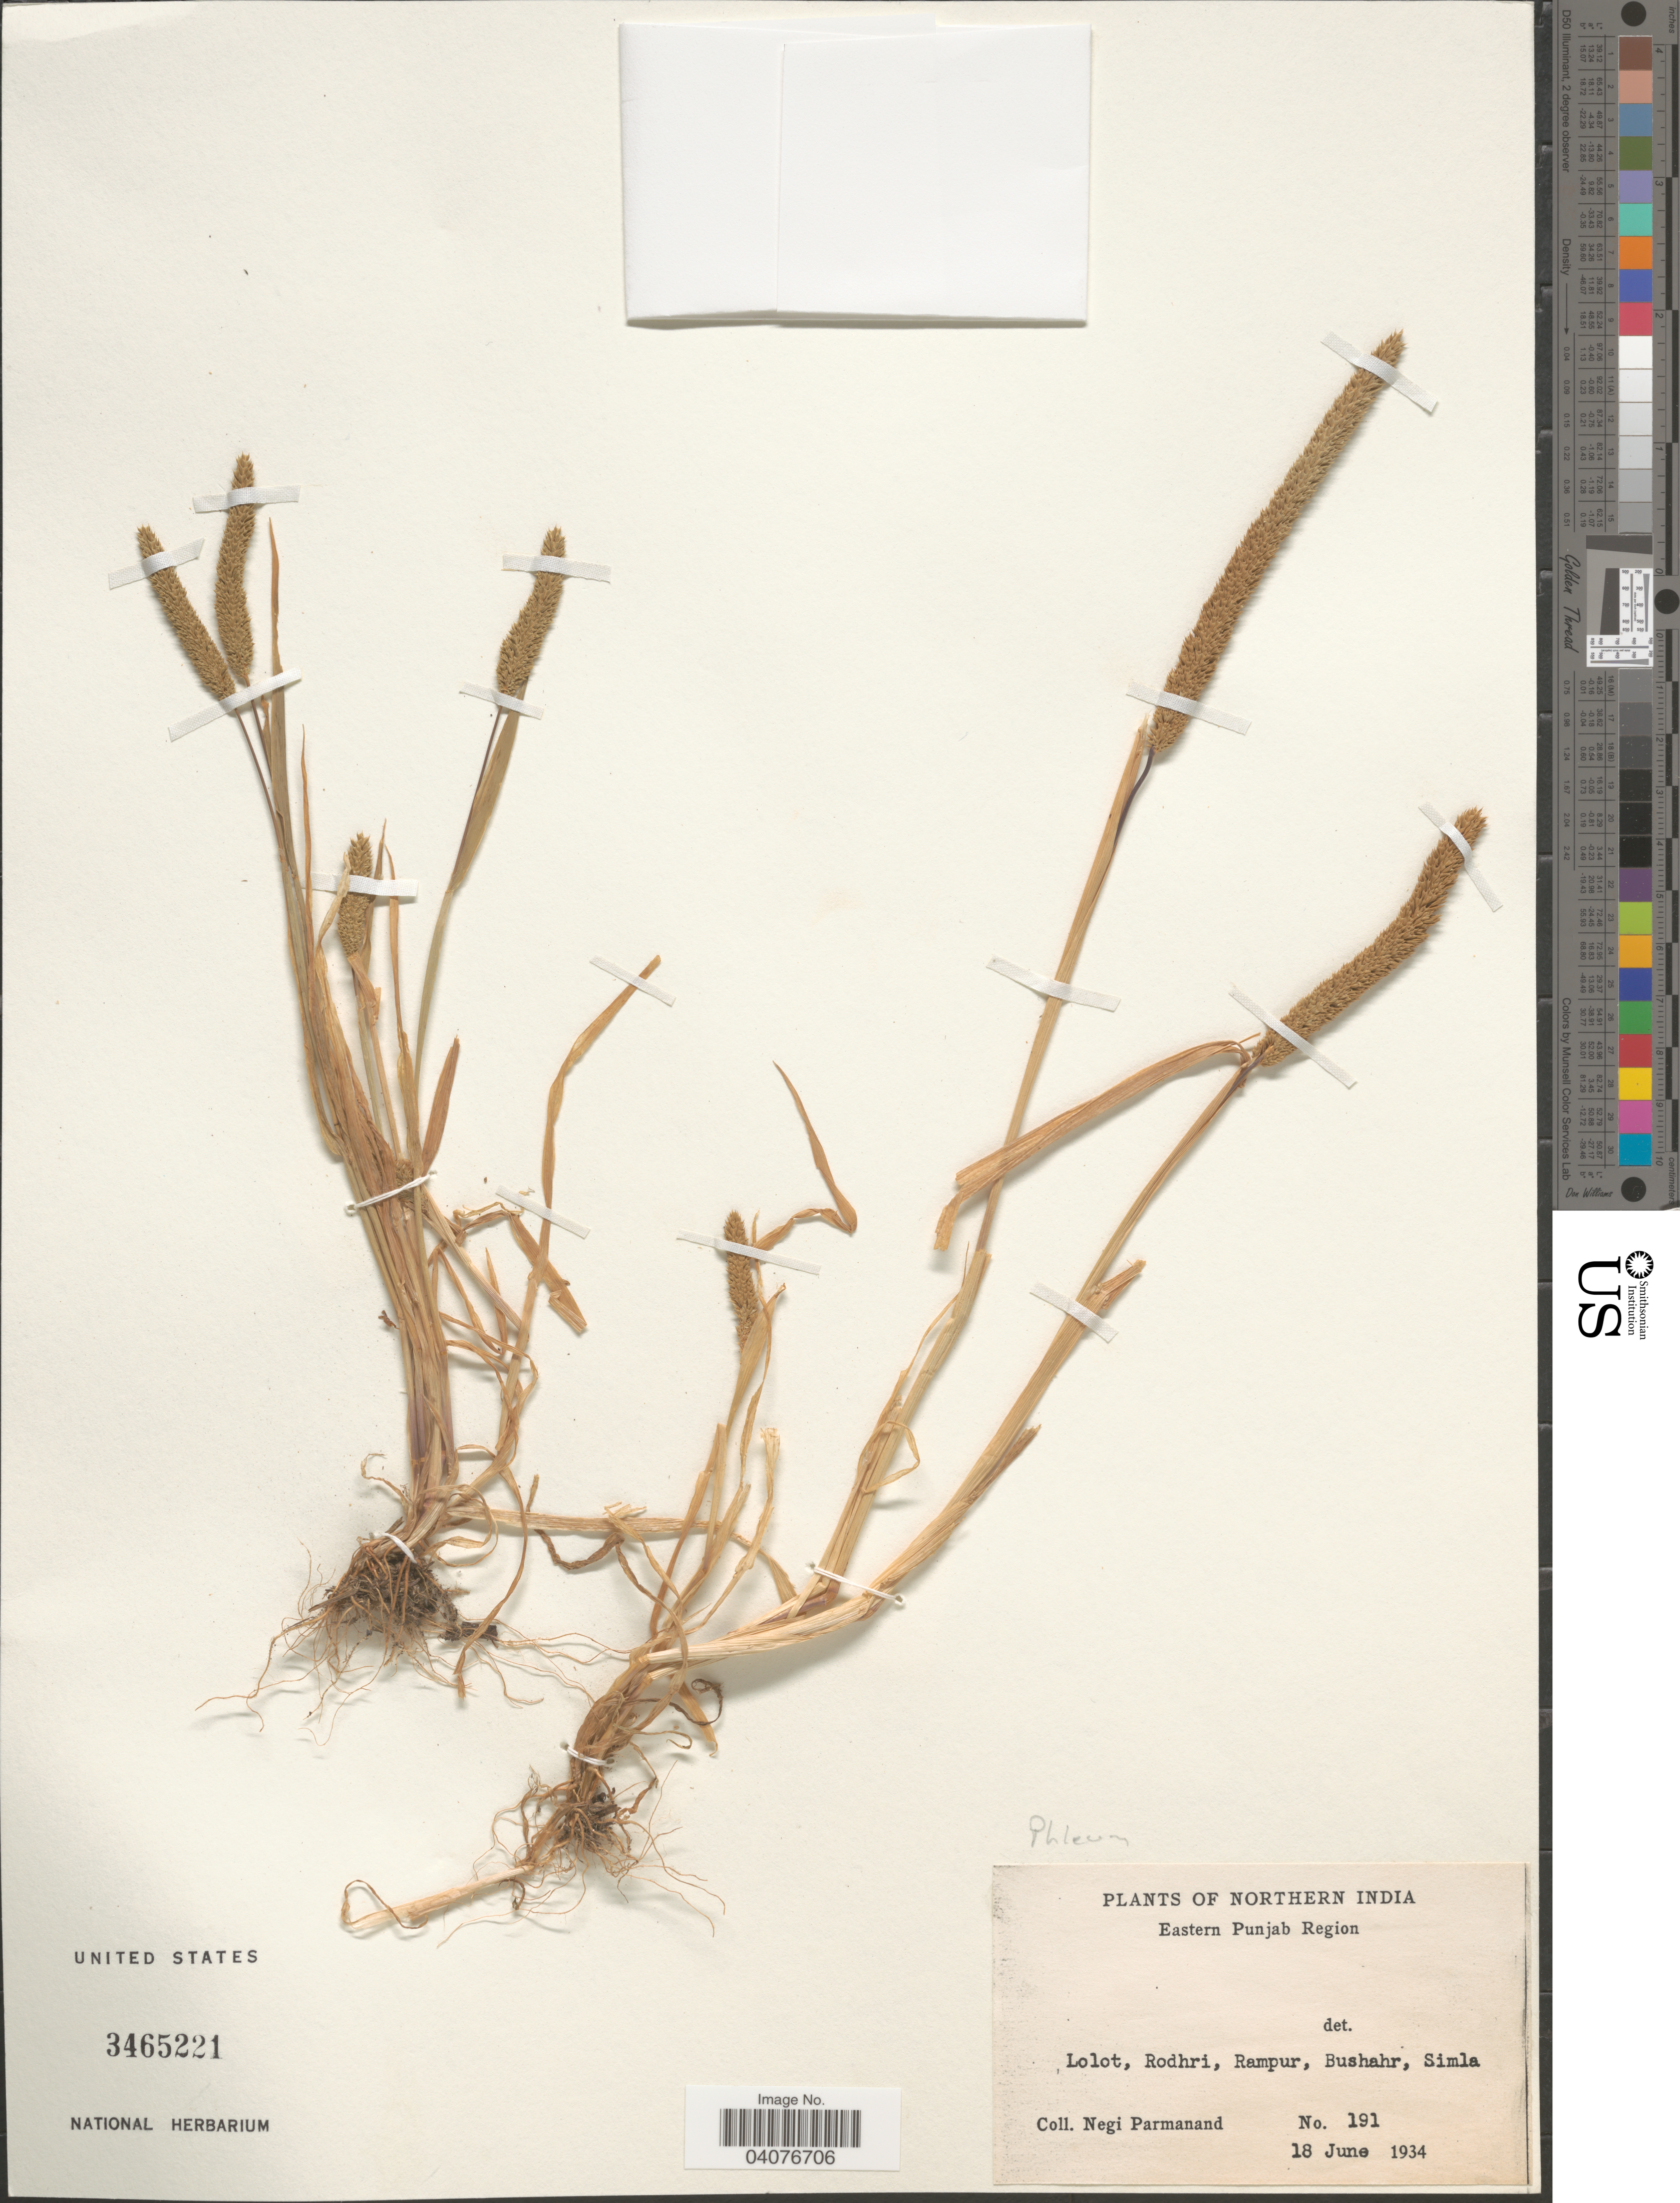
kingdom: Plantae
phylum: Tracheophyta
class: Liliopsida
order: Poales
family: Poaceae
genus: Phleum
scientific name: Phleum sp.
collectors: N. Parmanand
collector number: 191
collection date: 1934-06-19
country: India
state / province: Himachal Pradesh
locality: Northern India. Eastern Punjab Region. Lolot, Rodhri, Rampur, Bushahr, Simla.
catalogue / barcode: US 3465221